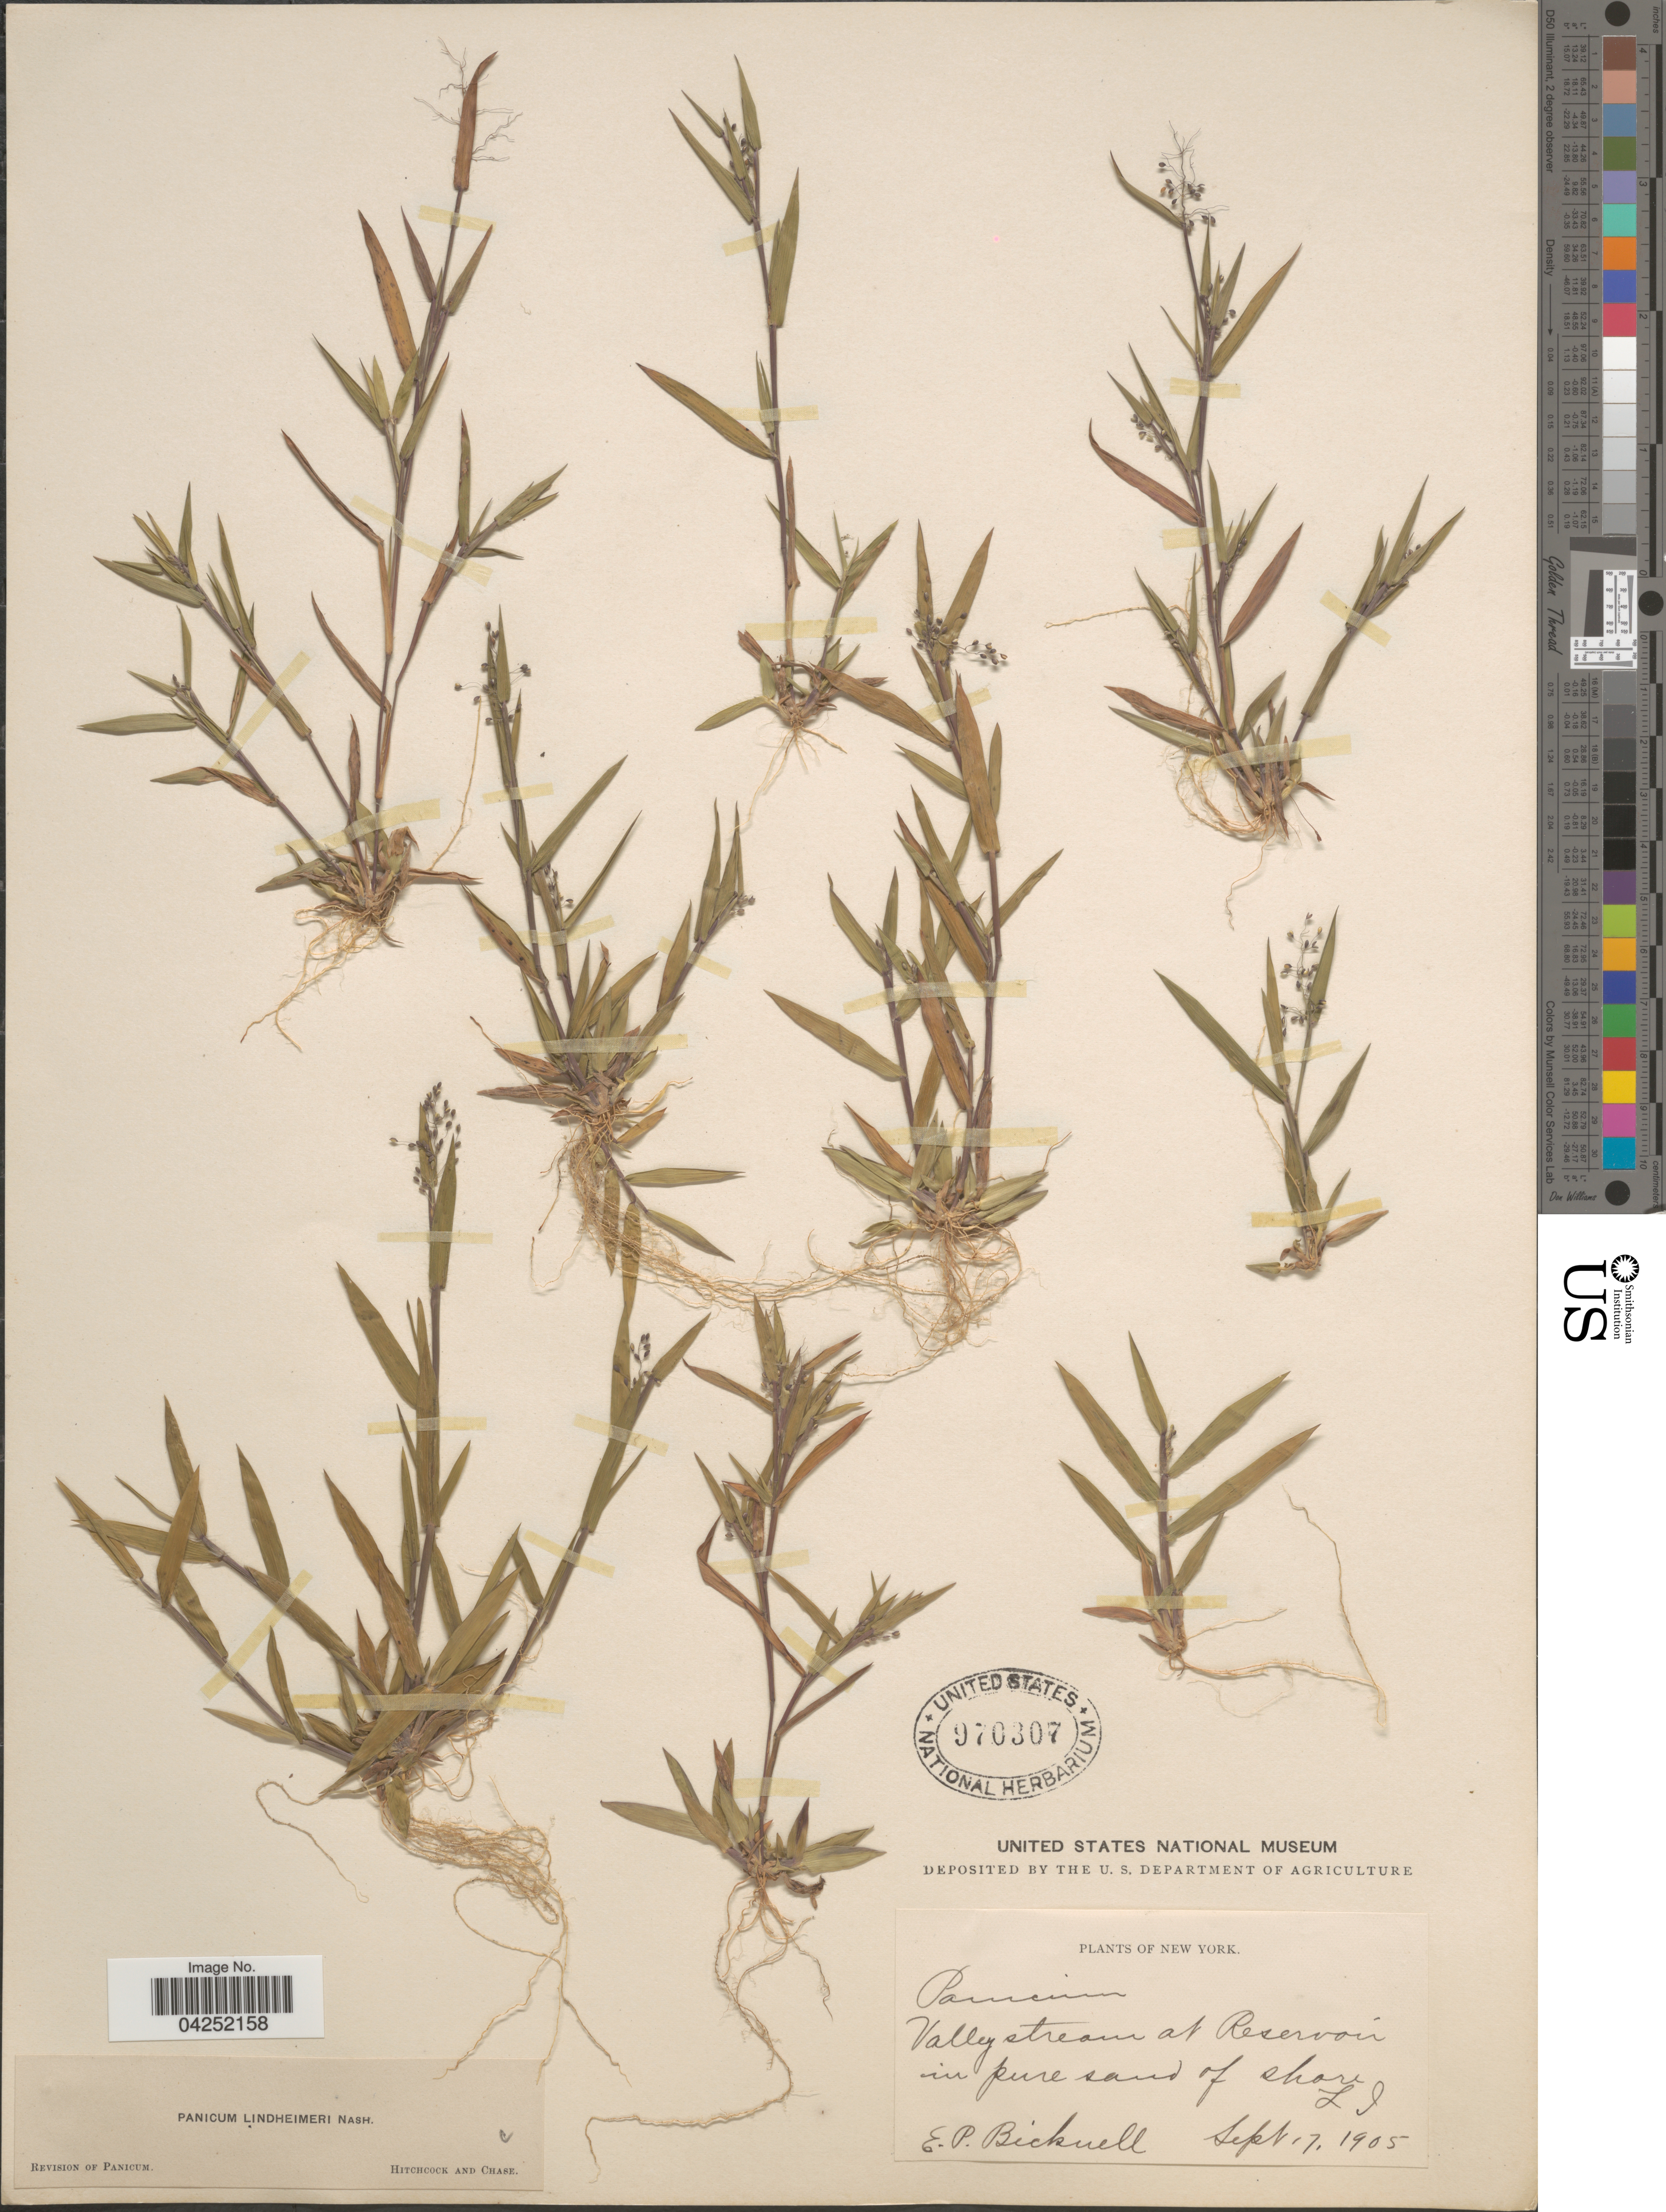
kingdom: Plantae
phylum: Tracheophyta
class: Liliopsida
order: Poales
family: Poaceae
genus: Dichanthelium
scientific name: Dichanthelium acuminatum var. lindheimeri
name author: (Nash) Gould & C.A. Clark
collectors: E. P. Bicknell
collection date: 1905-09-07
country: United States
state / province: New York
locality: Valley stream at Reservoir in pure sand of shore LI.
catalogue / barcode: US 970307